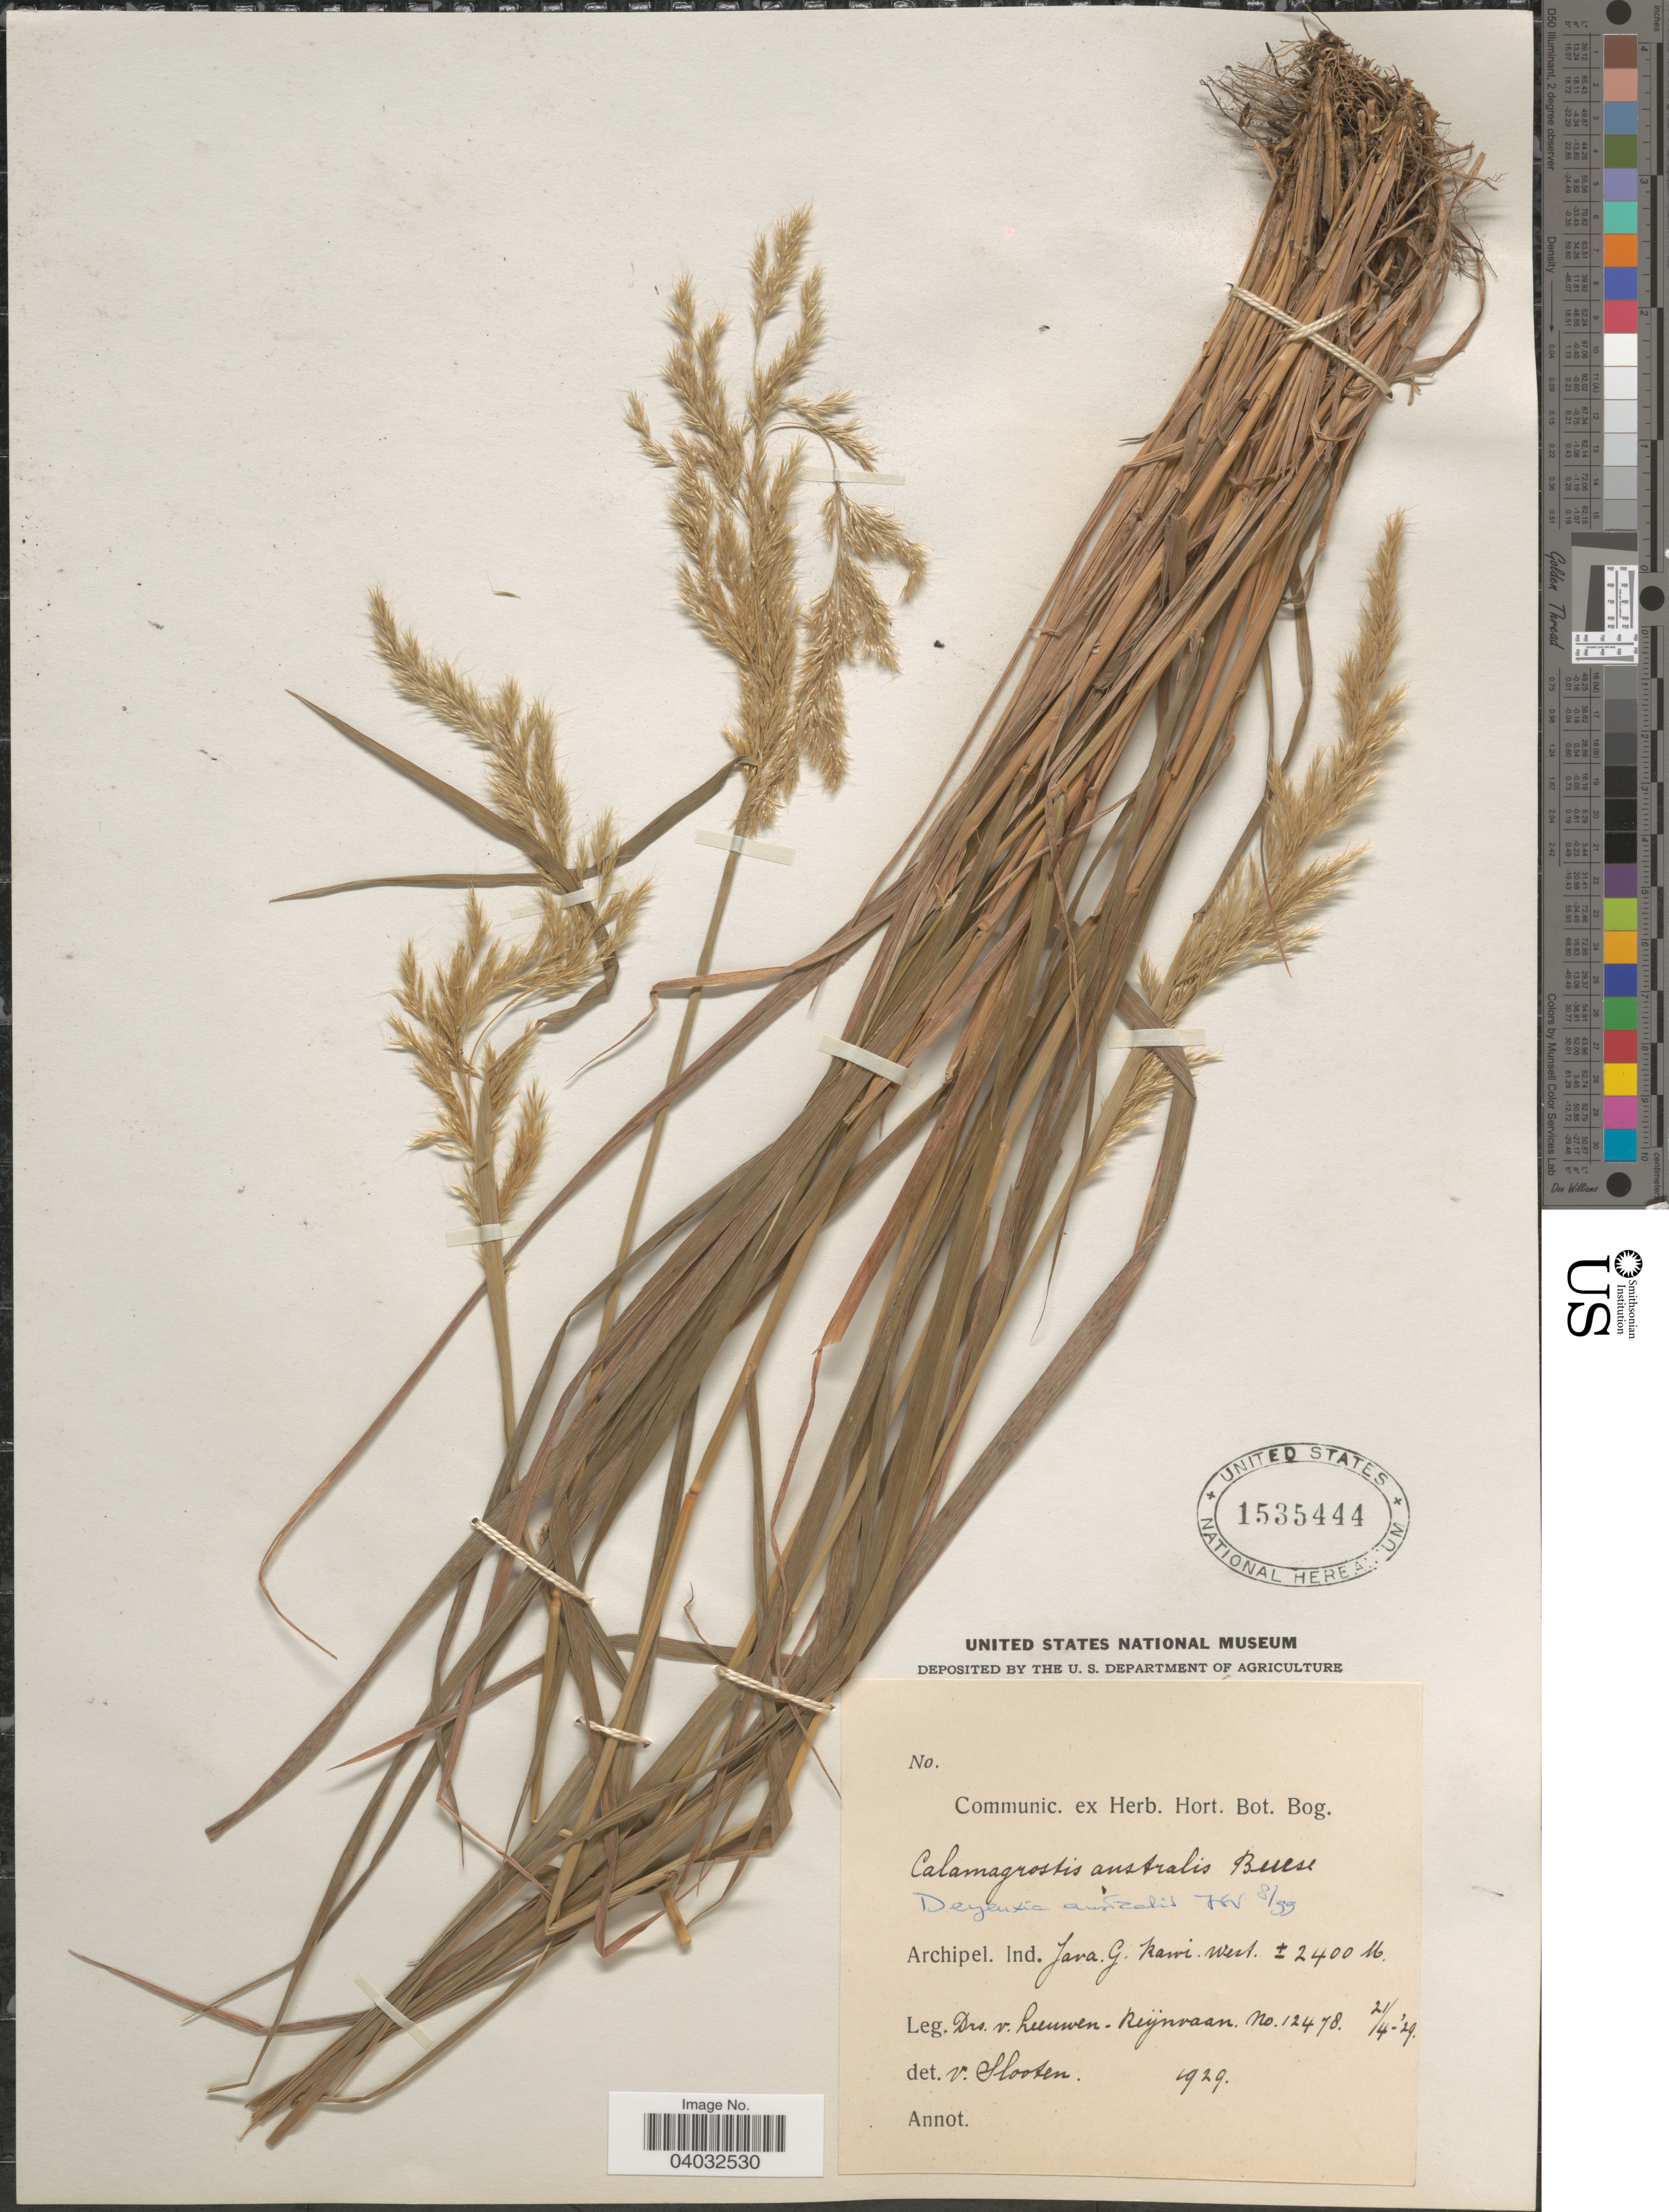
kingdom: Plantae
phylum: Tracheophyta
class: Liliopsida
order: Poales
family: Poaceae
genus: Calamagrostis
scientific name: Calamagrostis australis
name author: (Zoll. & Moritz) Büse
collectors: Leeuwen-Reijnvaarn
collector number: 12478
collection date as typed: Transcribed d/m/y: 21/4/29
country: Indonesia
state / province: Java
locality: Archipel Ind. Java. G. Kawi. West.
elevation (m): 2400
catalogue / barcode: US 1535444